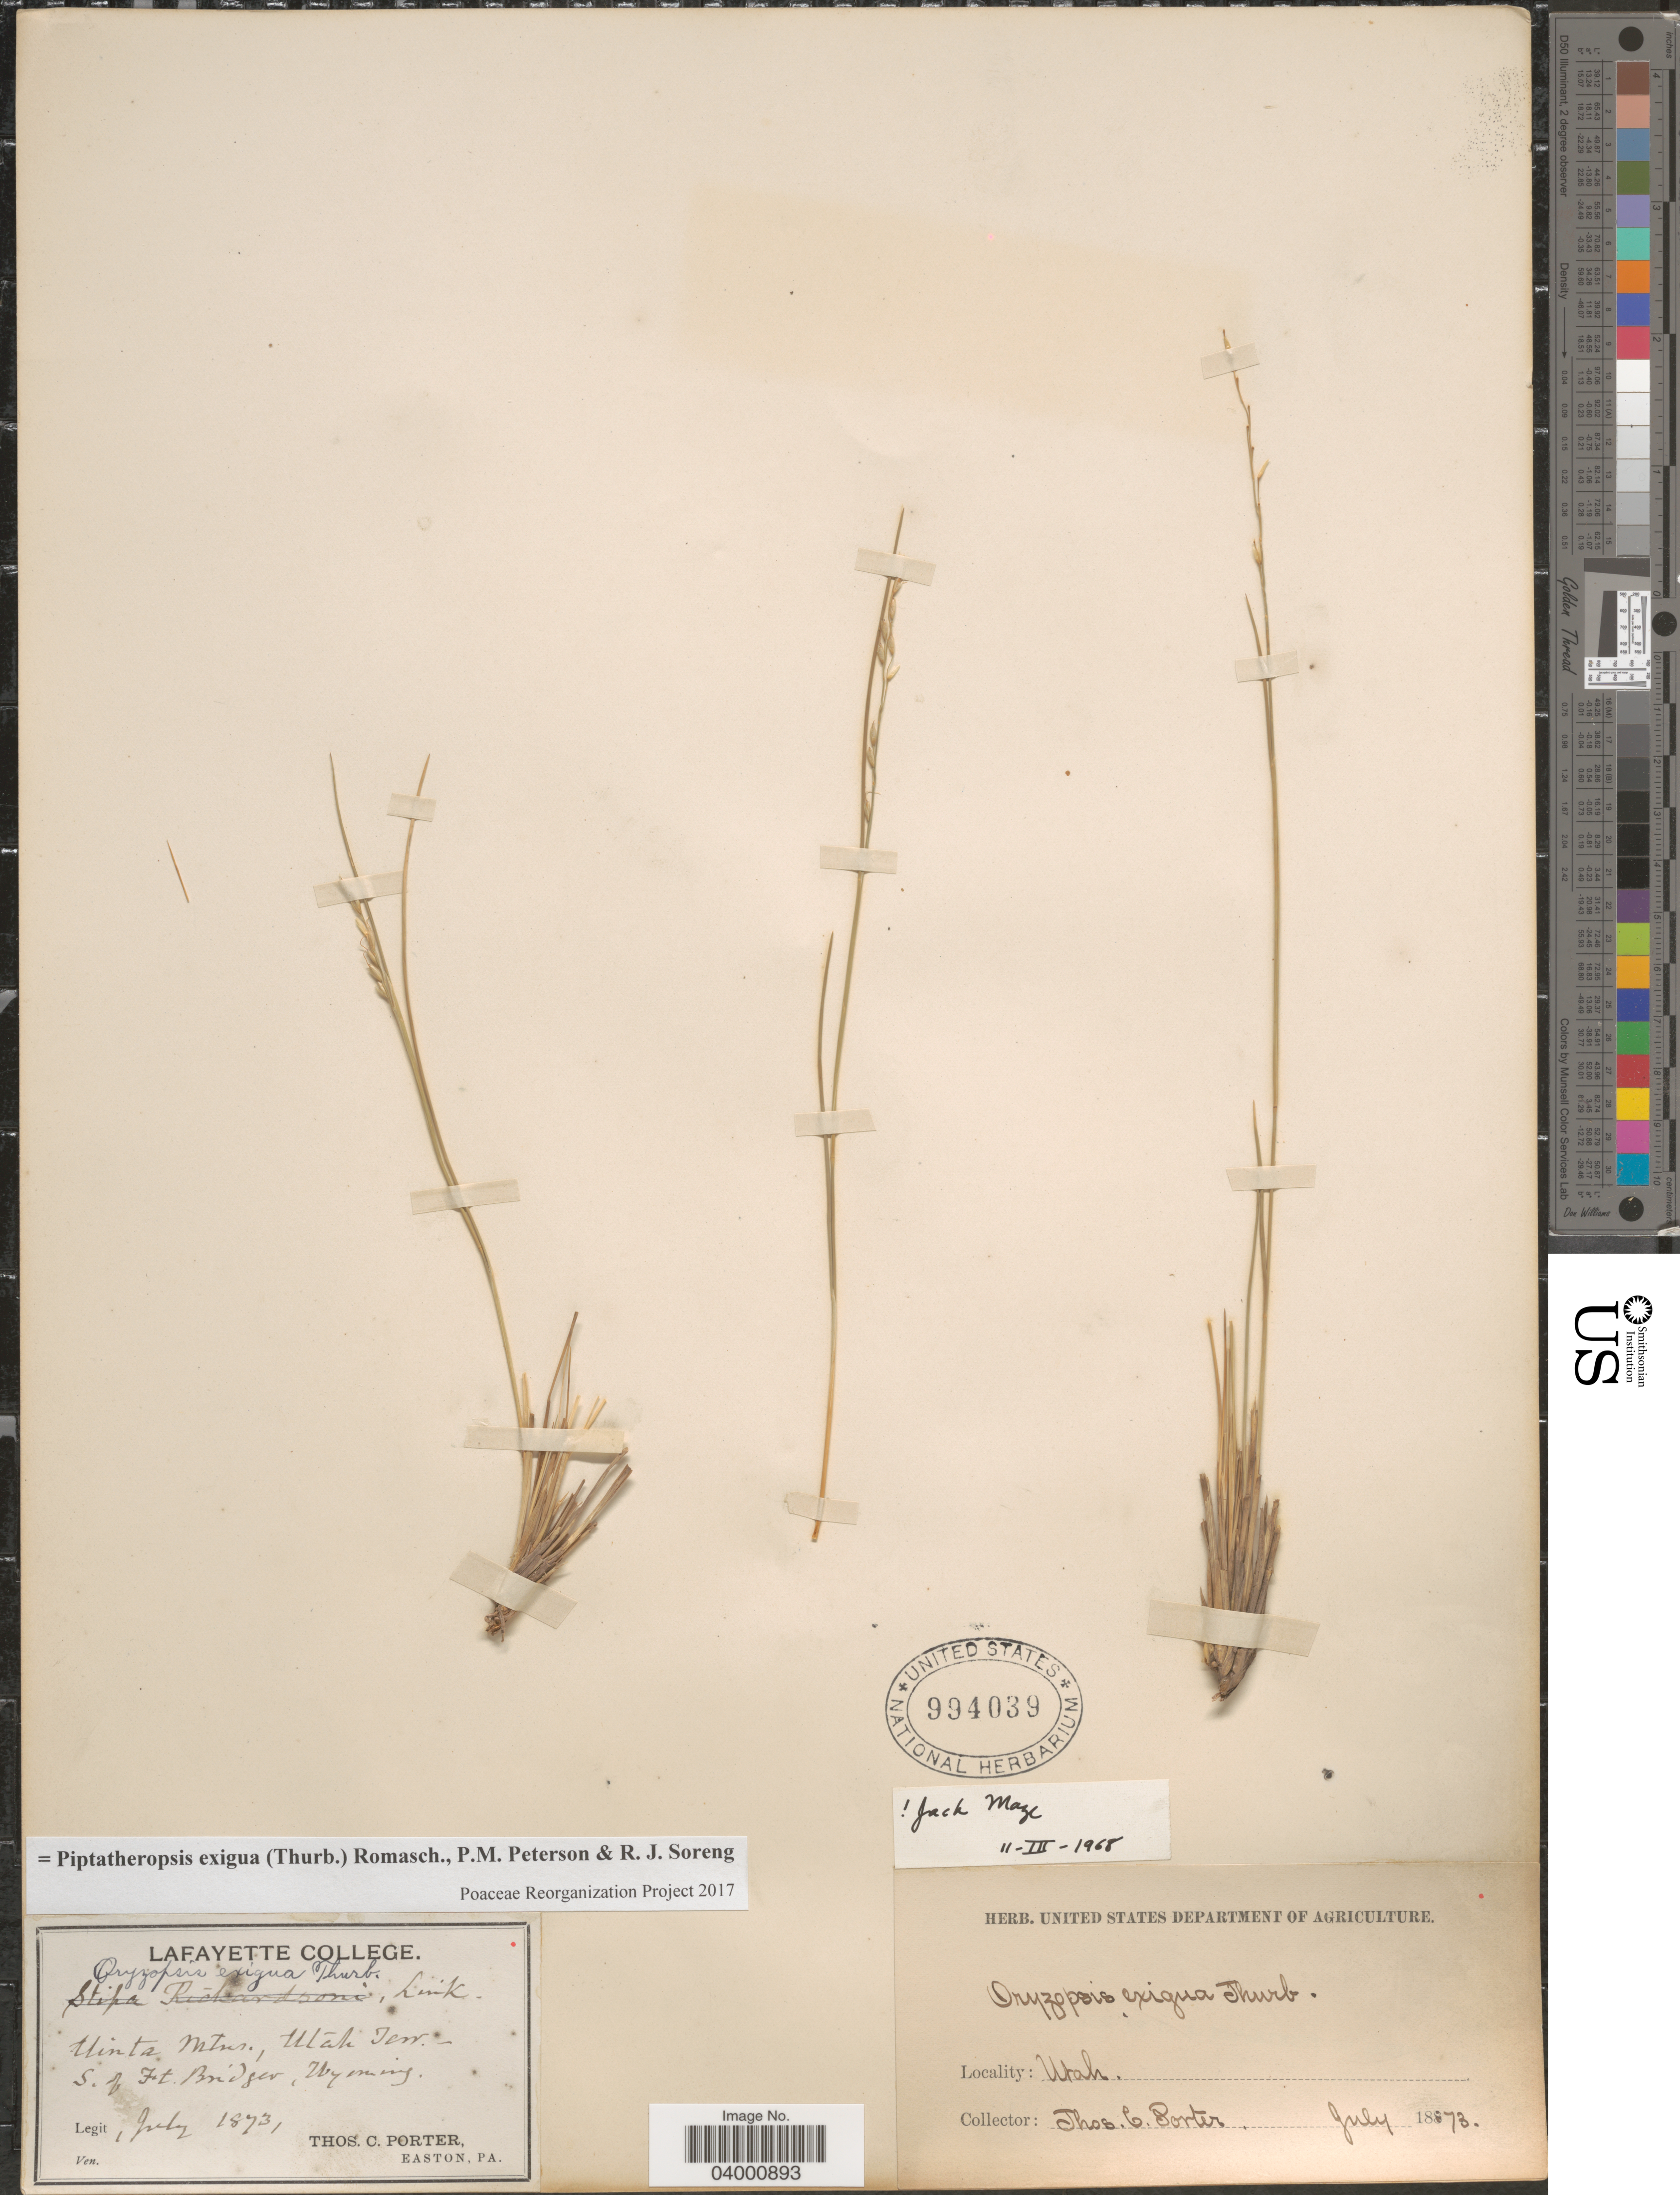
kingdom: Plantae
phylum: Tracheophyta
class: Liliopsida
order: Poales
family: Poaceae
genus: Piptatheropsis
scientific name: Piptatheropsis exigua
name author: (Thurb.) Romasch. et al.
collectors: T. Porter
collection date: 1873-07-01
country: United States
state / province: Utah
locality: Uinta Mtns., Utah Terr., S. of Ft. Bridger, Wyoming.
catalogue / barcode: US 994039